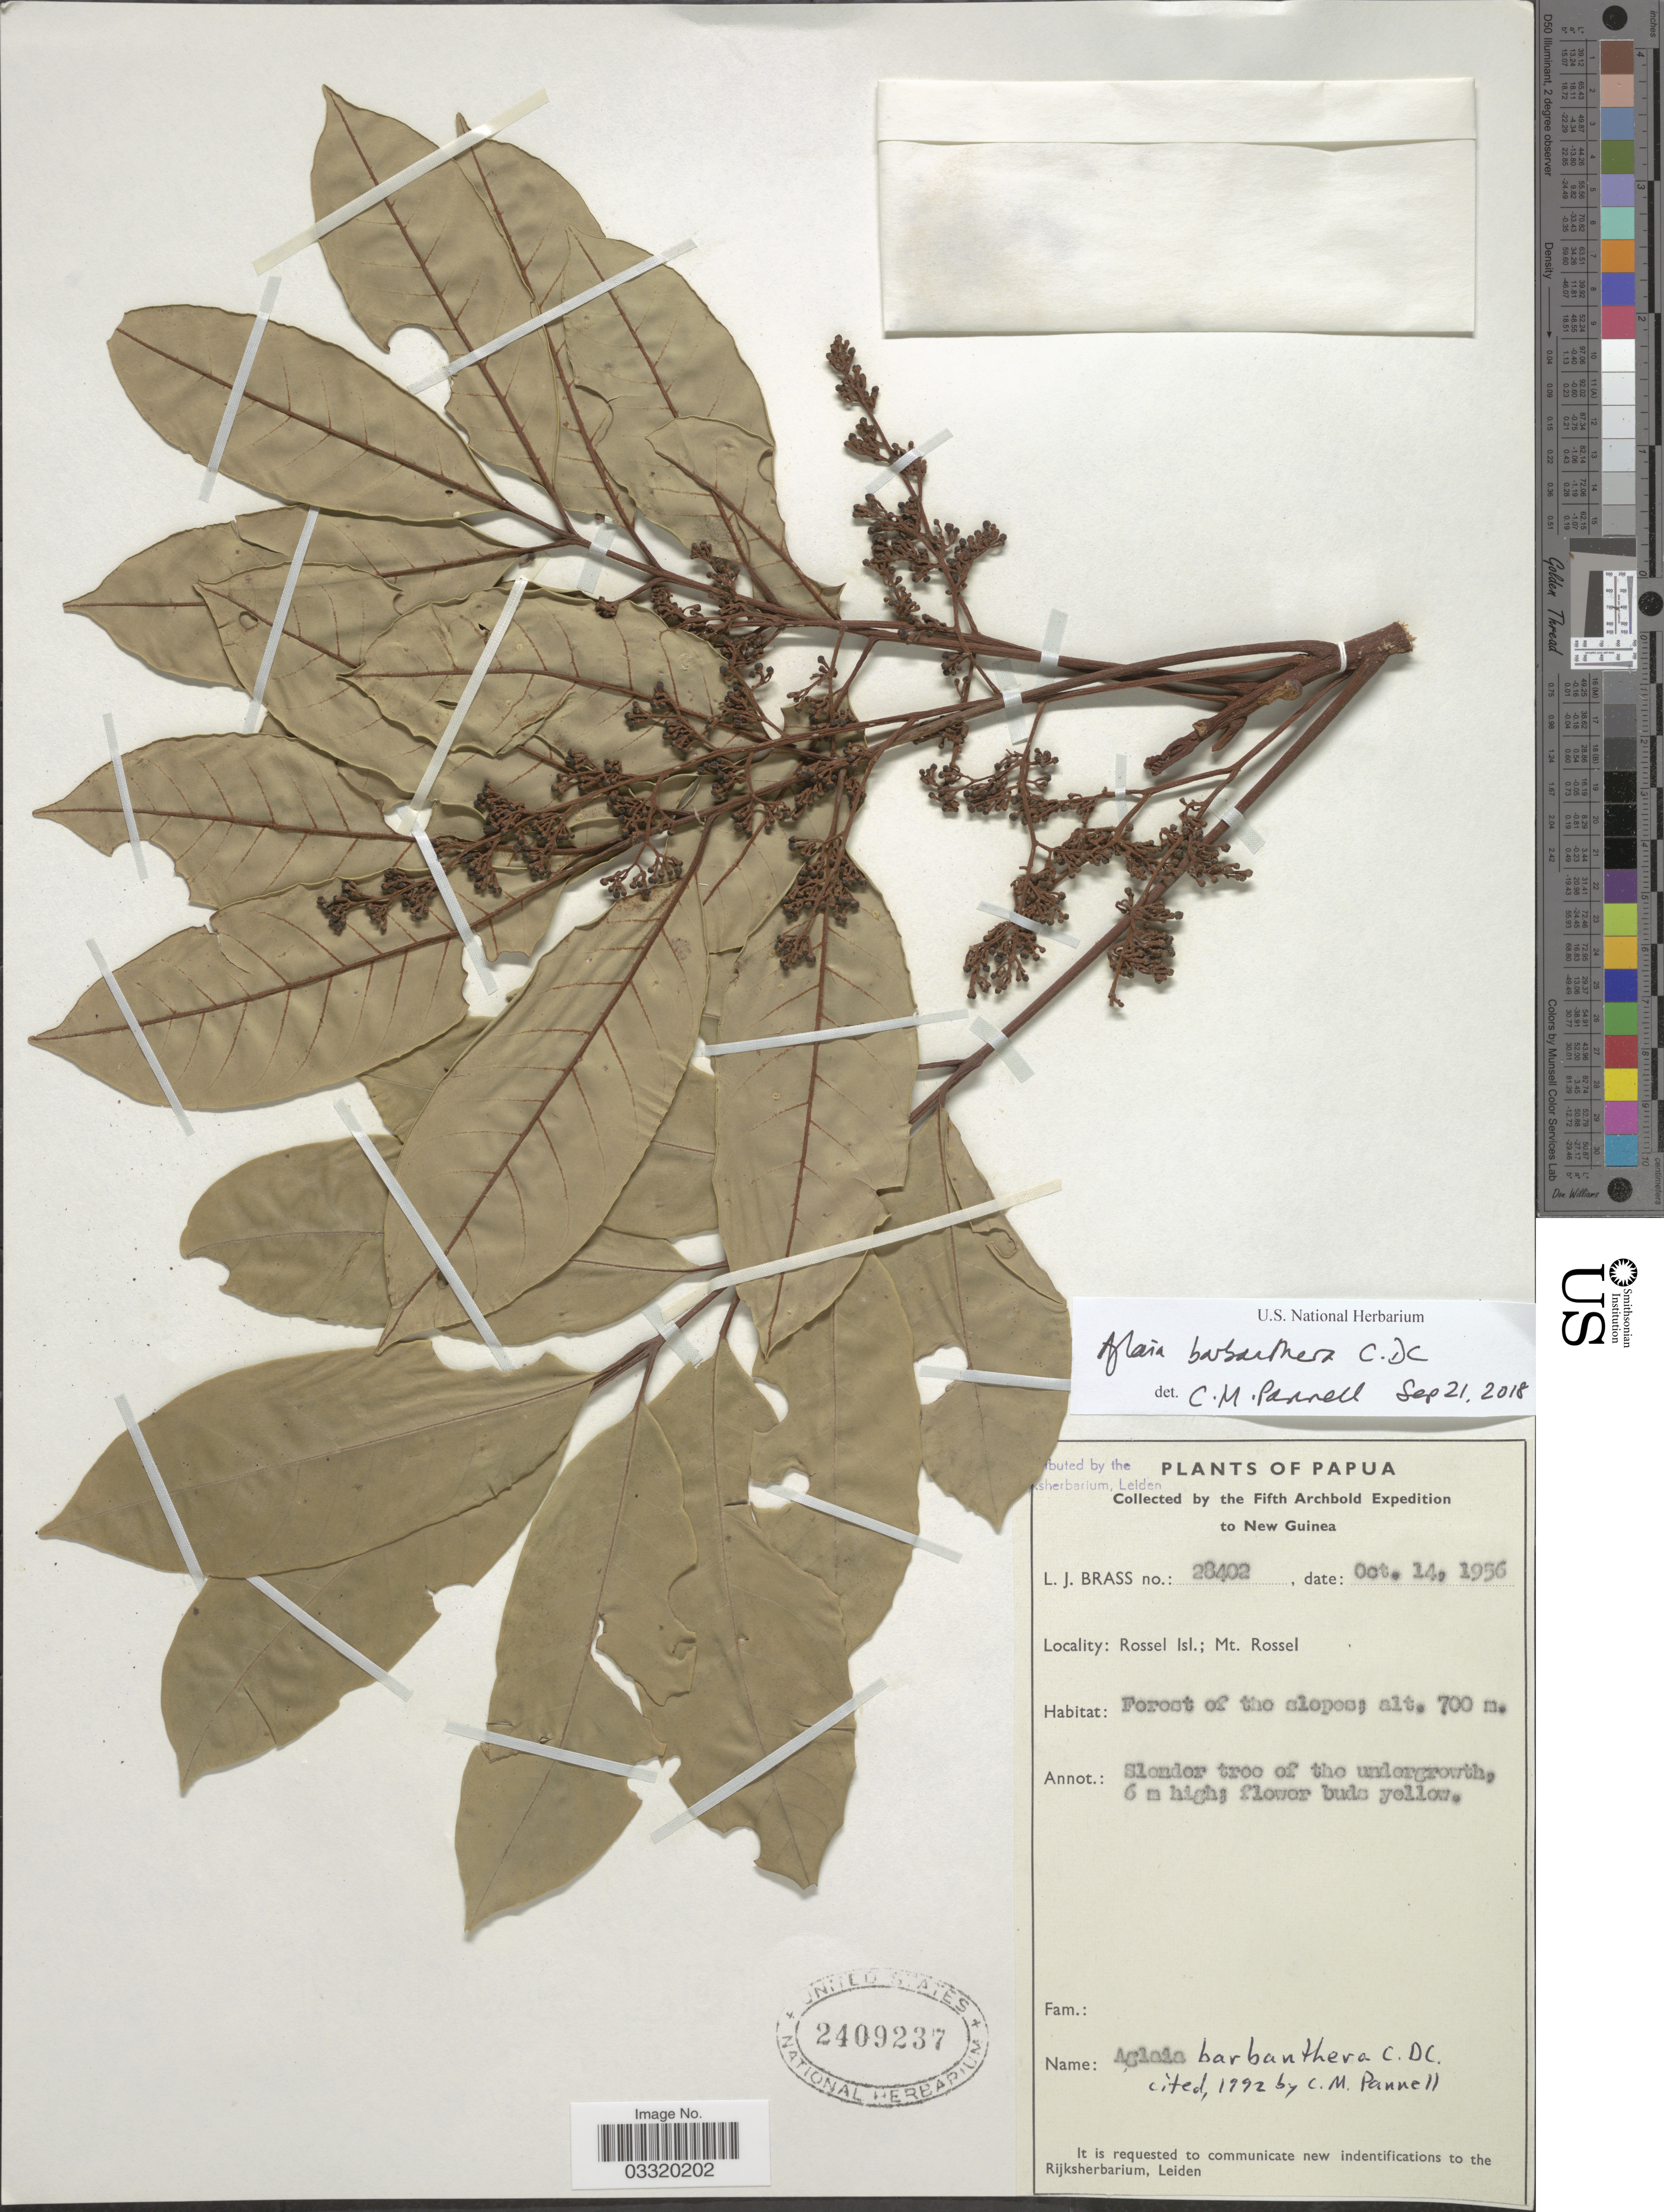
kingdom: Plantae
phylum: Tracheophyta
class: Magnoliopsida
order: Sapindales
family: Meliaceae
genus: Aglaia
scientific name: Aglaia barbanthera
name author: DC.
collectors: L. J. Brass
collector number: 28402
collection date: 1956-10-14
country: Papua New Guinea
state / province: Milne Bay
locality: Papua. New Guinea. Rossel Isl.; Mt. Rossel.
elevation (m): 700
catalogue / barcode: US 2409237